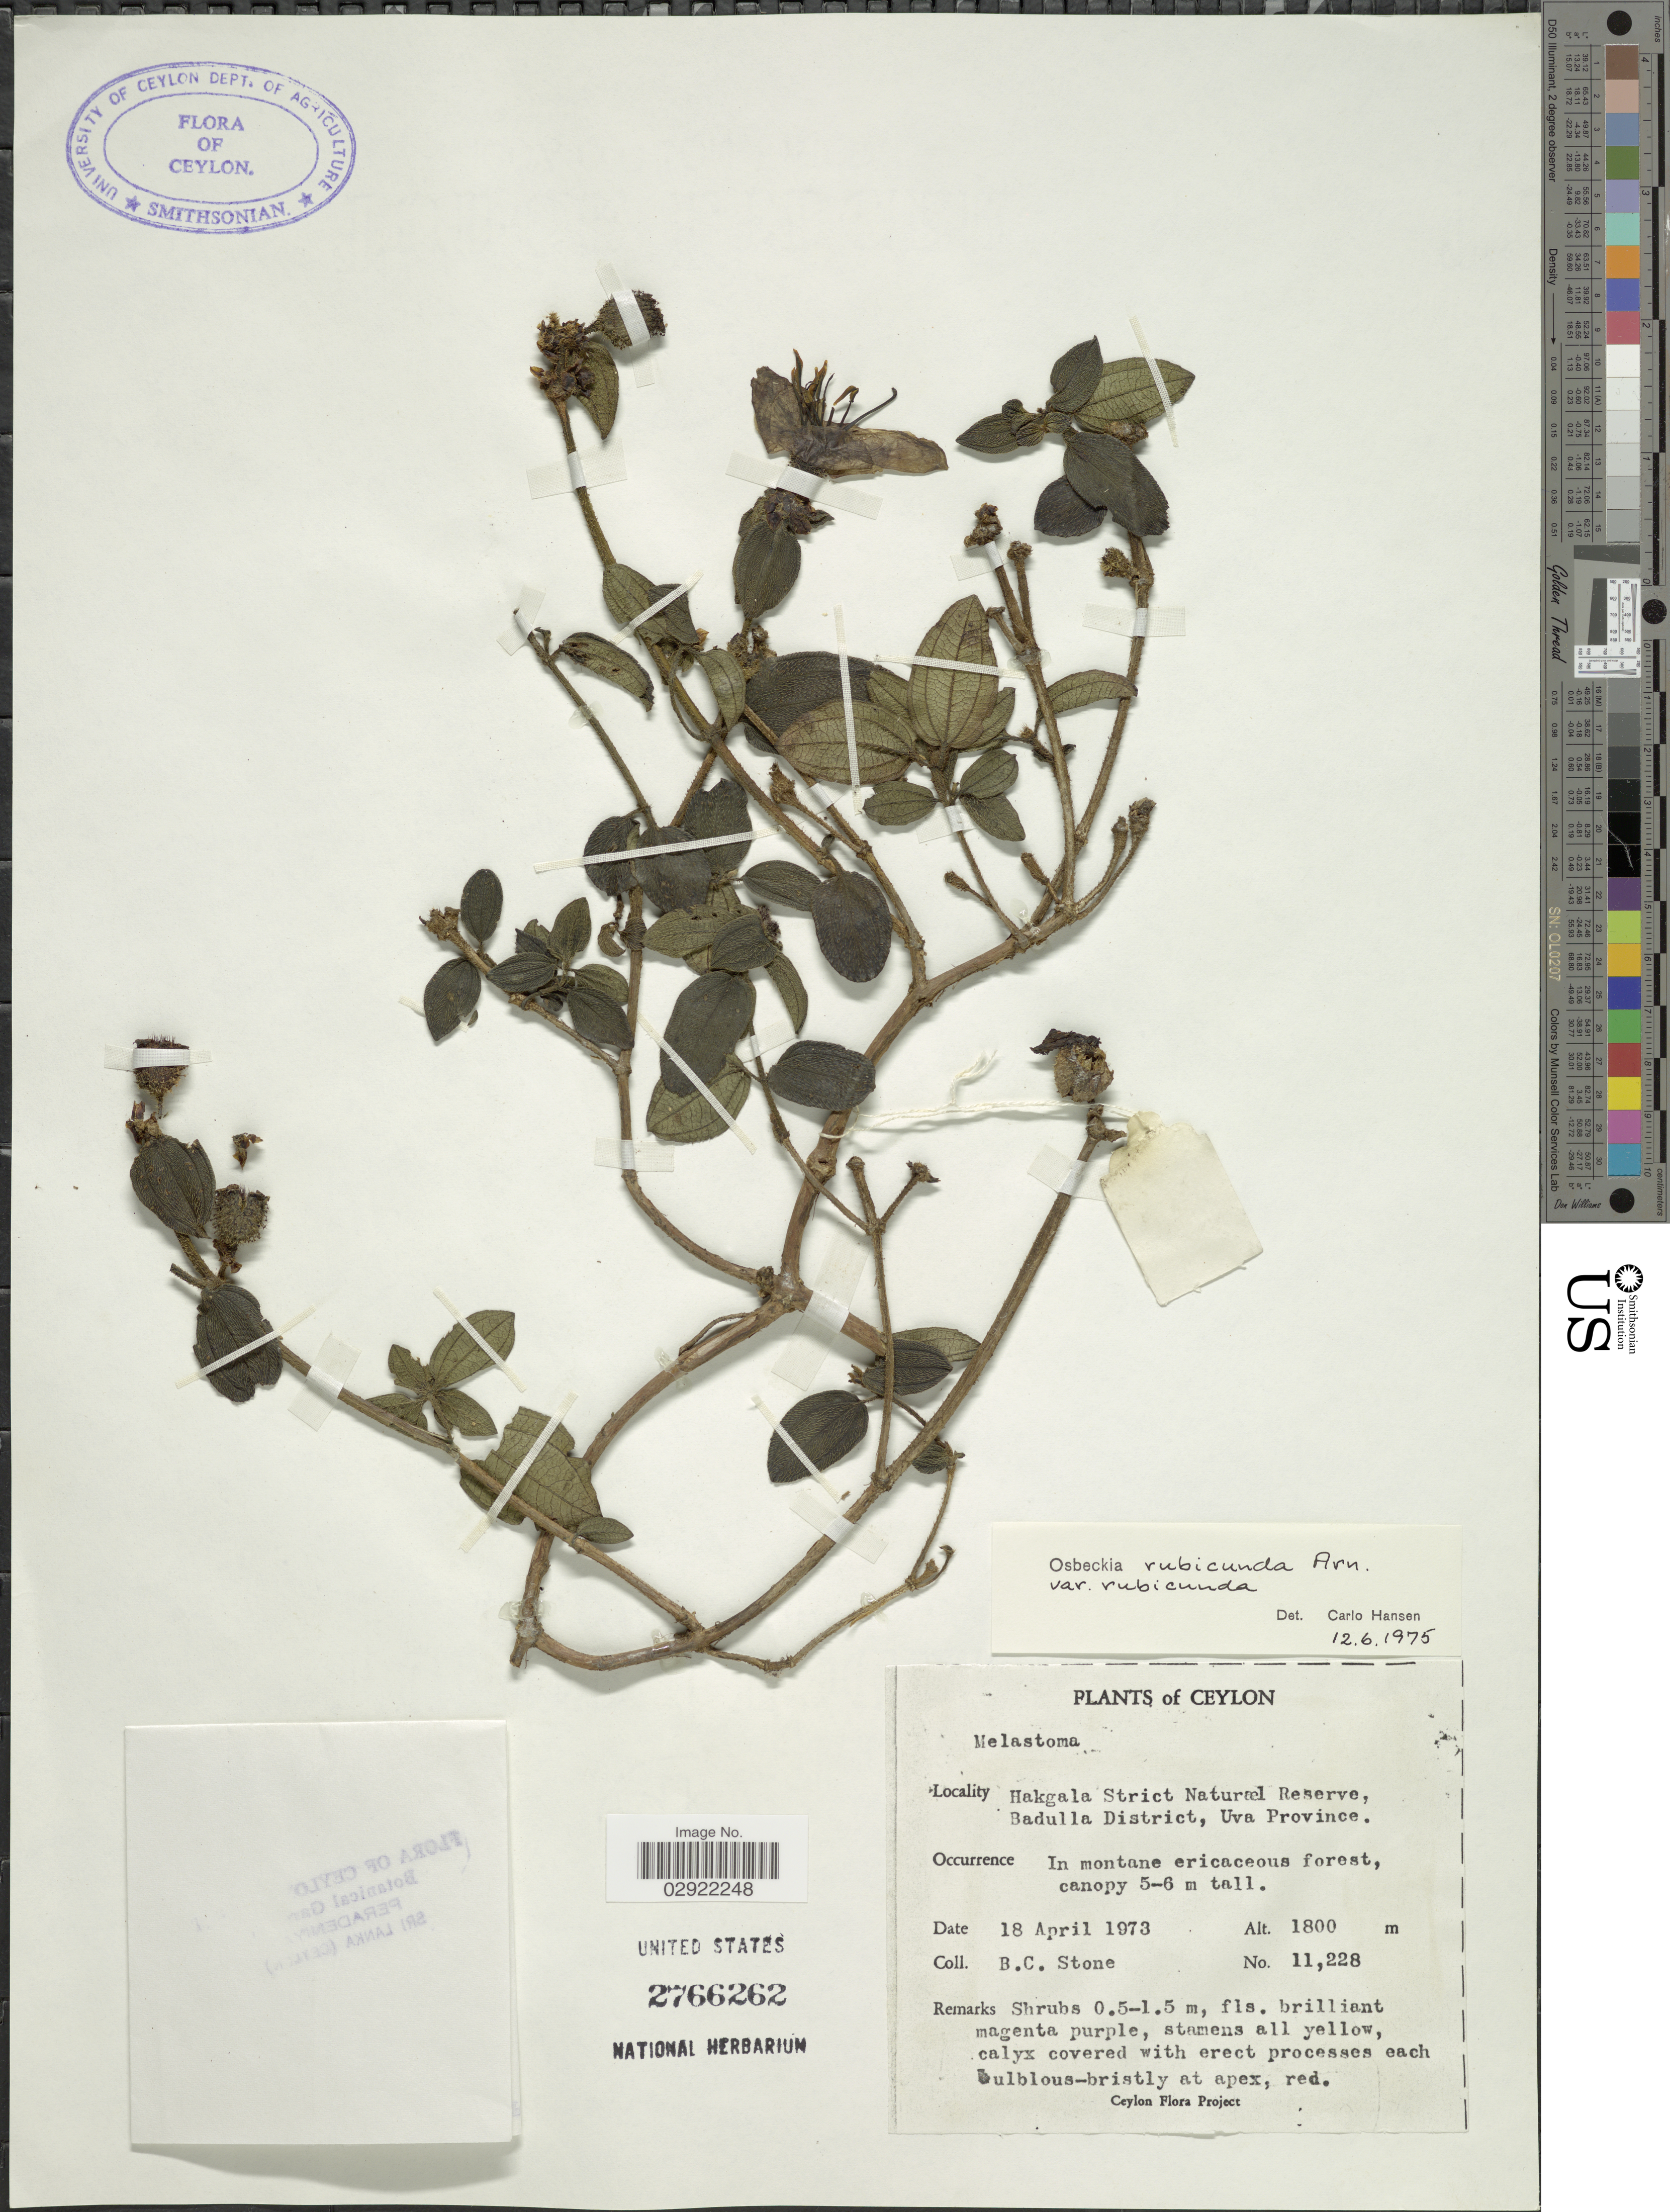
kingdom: Plantae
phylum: Tracheophyta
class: Magnoliopsida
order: Myrtales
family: Melastomataceae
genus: Osbeckia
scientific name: Osbeckia rubicunda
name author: Arn.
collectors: B. C. Stone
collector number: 11228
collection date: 1973-04-18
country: Sri Lanka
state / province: Uva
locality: Ceylon. Hakgala Strict Natural Reserve, Badulla District.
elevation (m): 1800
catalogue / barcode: US 2766262